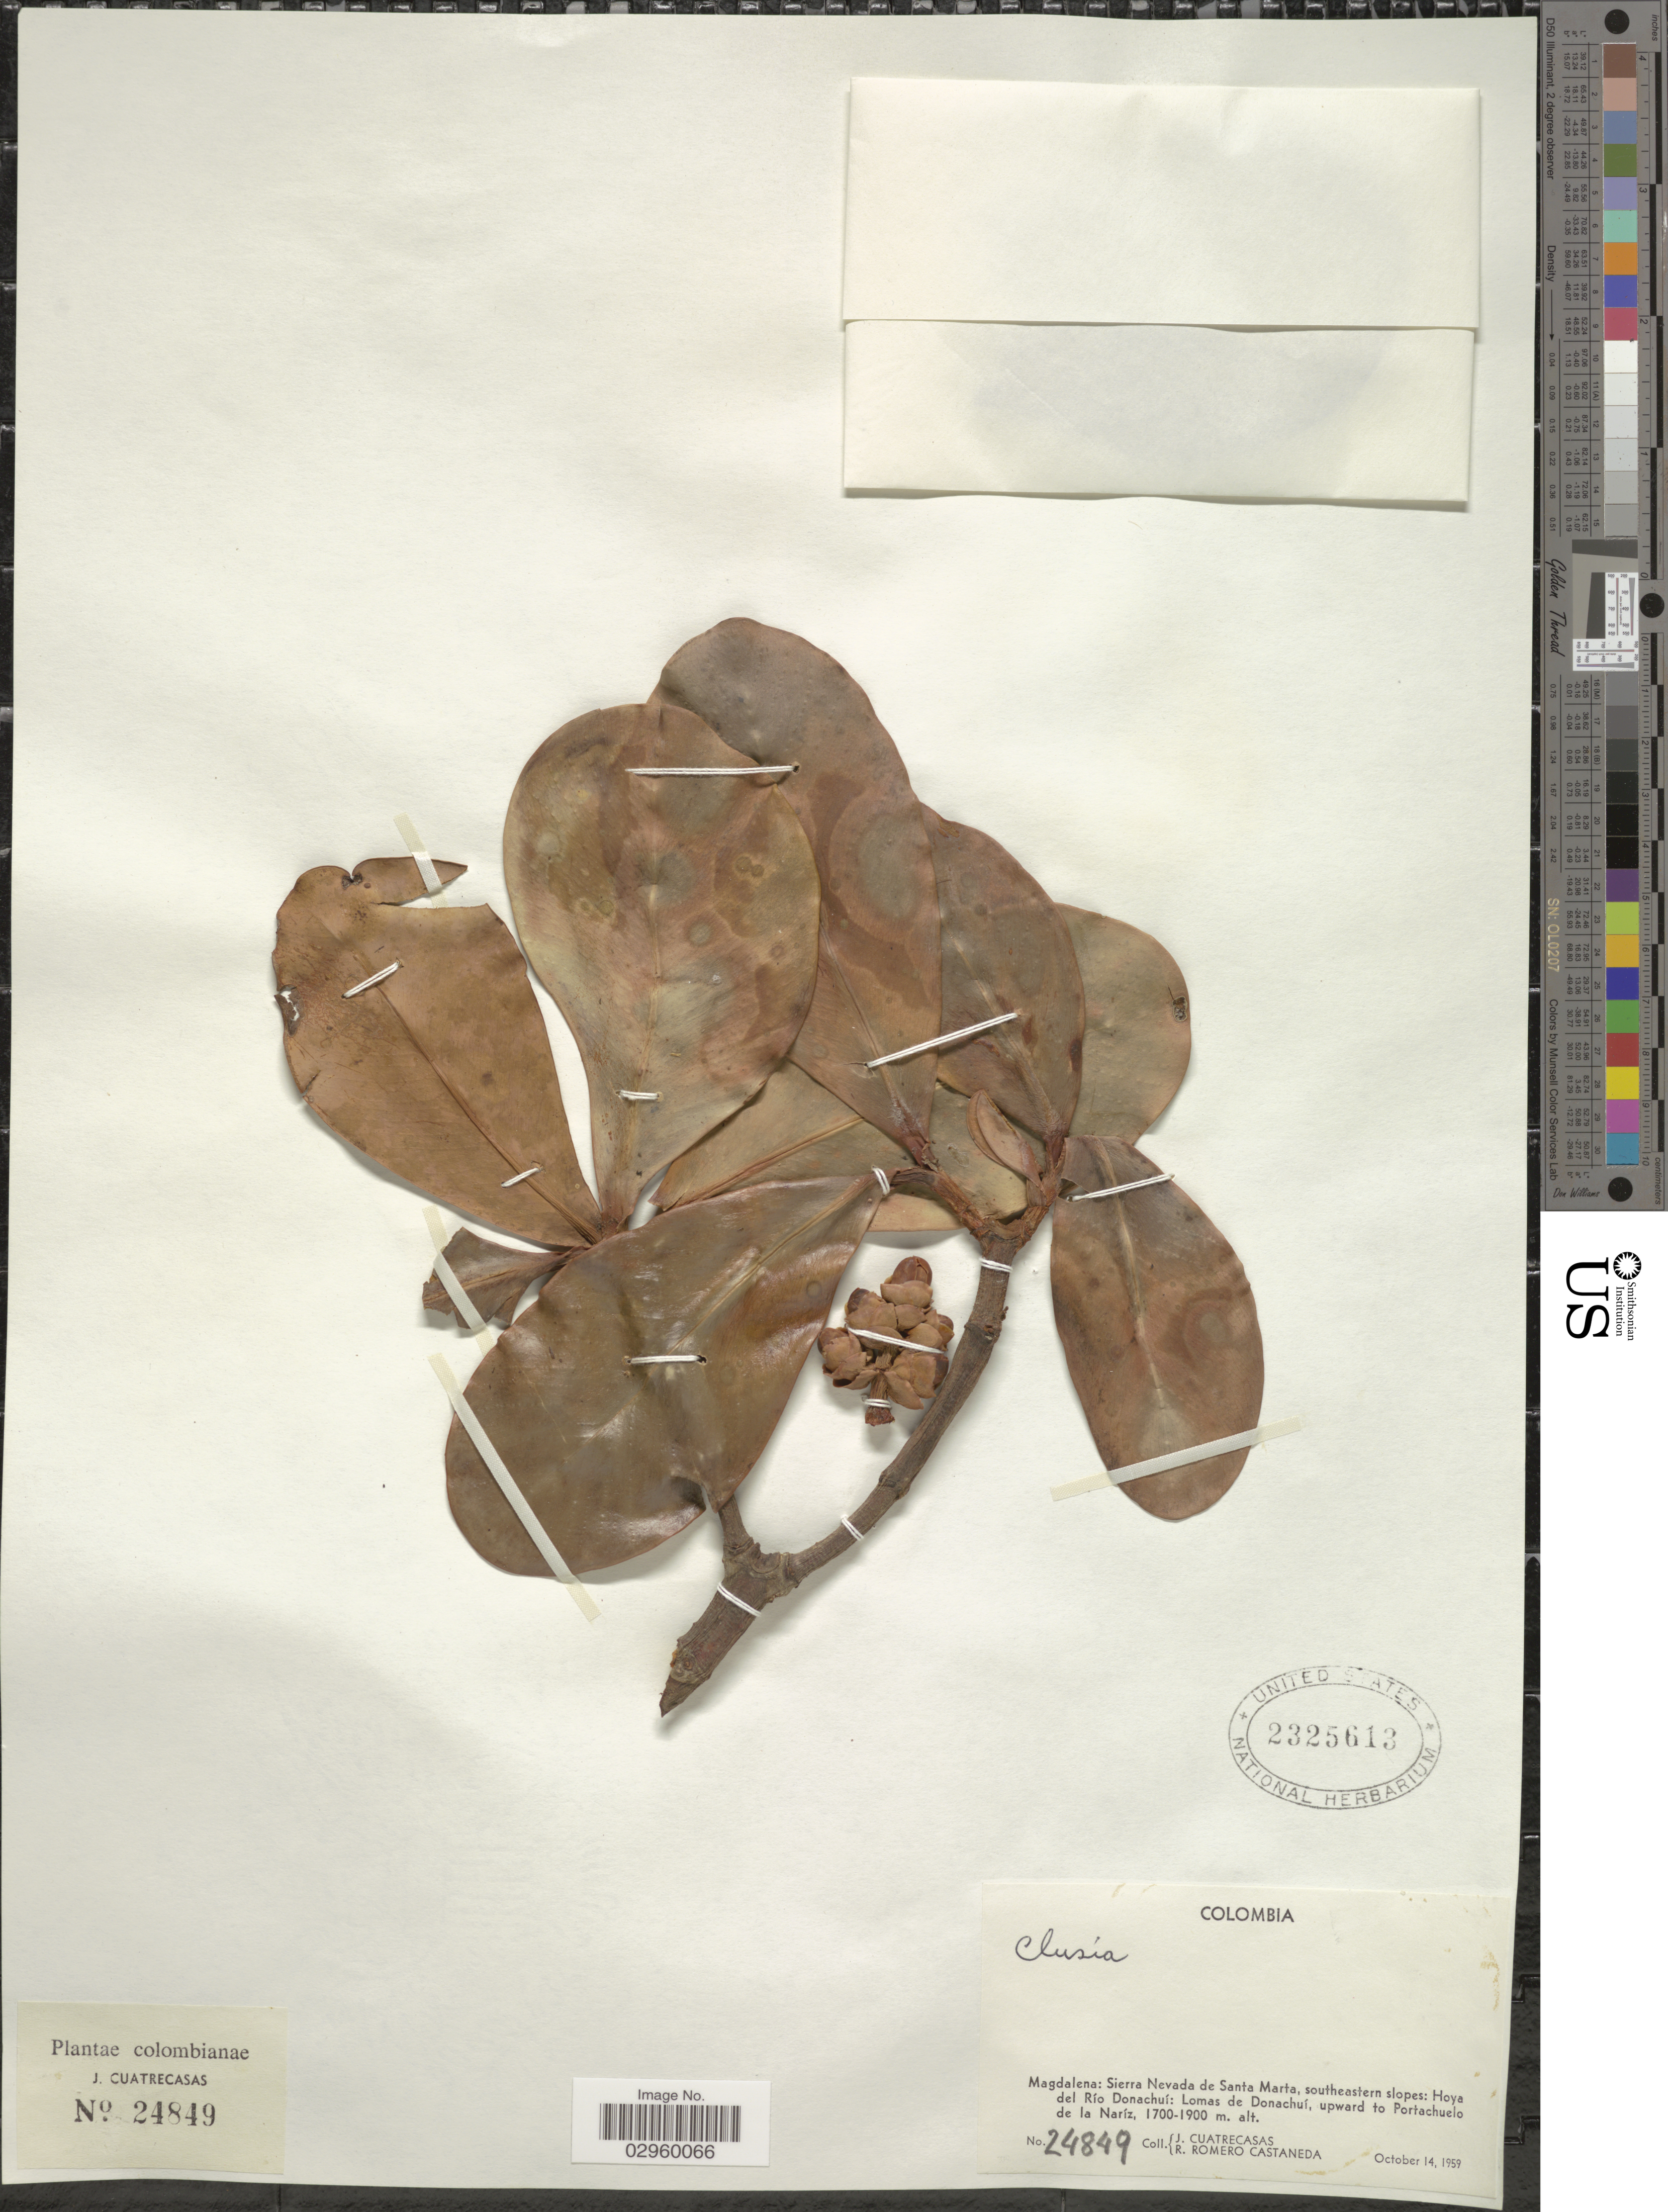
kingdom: Plantae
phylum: Tracheophyta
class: Magnoliopsida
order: Malpighiales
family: Clusiaceae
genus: Clusia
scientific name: Clusia sp.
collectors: J. Cuatrecasas & R. Romero Castañeda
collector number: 24849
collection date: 1959-10-14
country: Colombia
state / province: Magdalena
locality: Sierra Nevada de Santa Marta, southeastern slopes: Hoya del Río Donachuí: Lomas de Donachuí, upward to Portachuelo de la Naríz.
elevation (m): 1700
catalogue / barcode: US 2325613